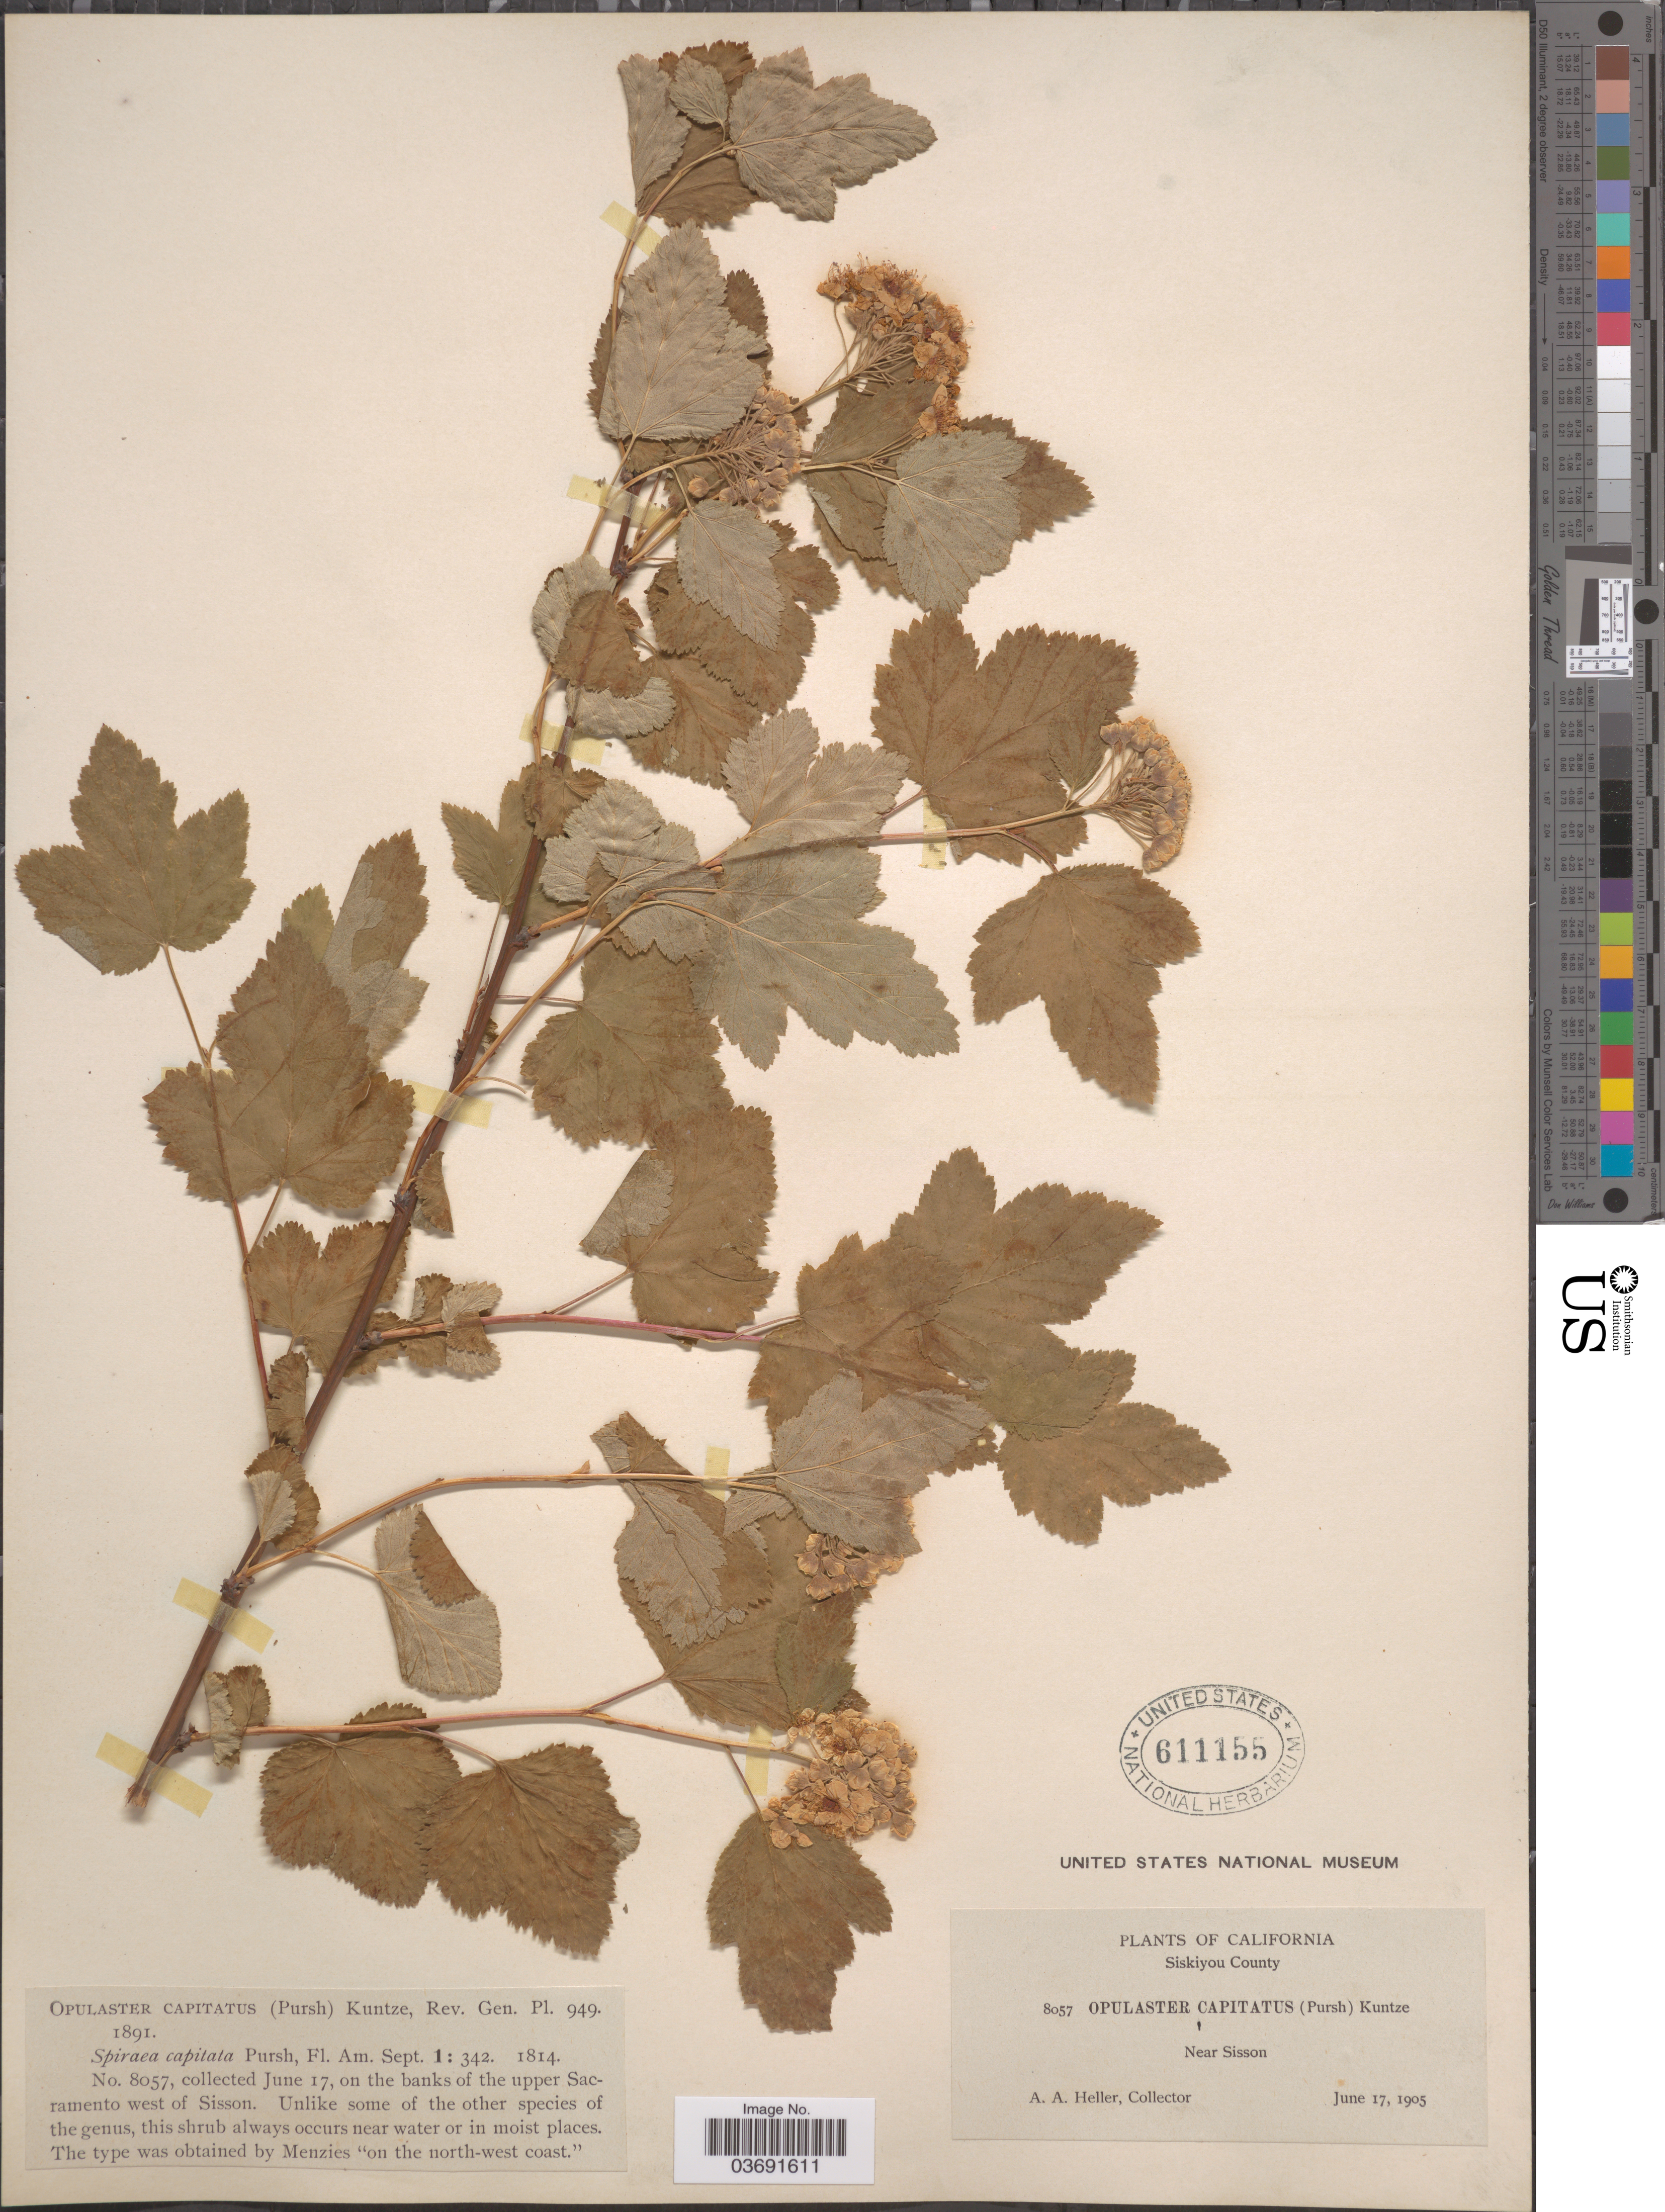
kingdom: Plantae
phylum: Tracheophyta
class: Magnoliopsida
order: Rosales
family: Rosaceae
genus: Physocarpus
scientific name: Physocarpus capitatus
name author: (Pursh) Kuntze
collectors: A. A. Heller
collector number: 8057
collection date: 1905-06-17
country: United States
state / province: California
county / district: Siskiyou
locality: Siskiyou County. Near Sisson. On the banks of the upper Sacramento west of Sisson.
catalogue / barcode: US 611155